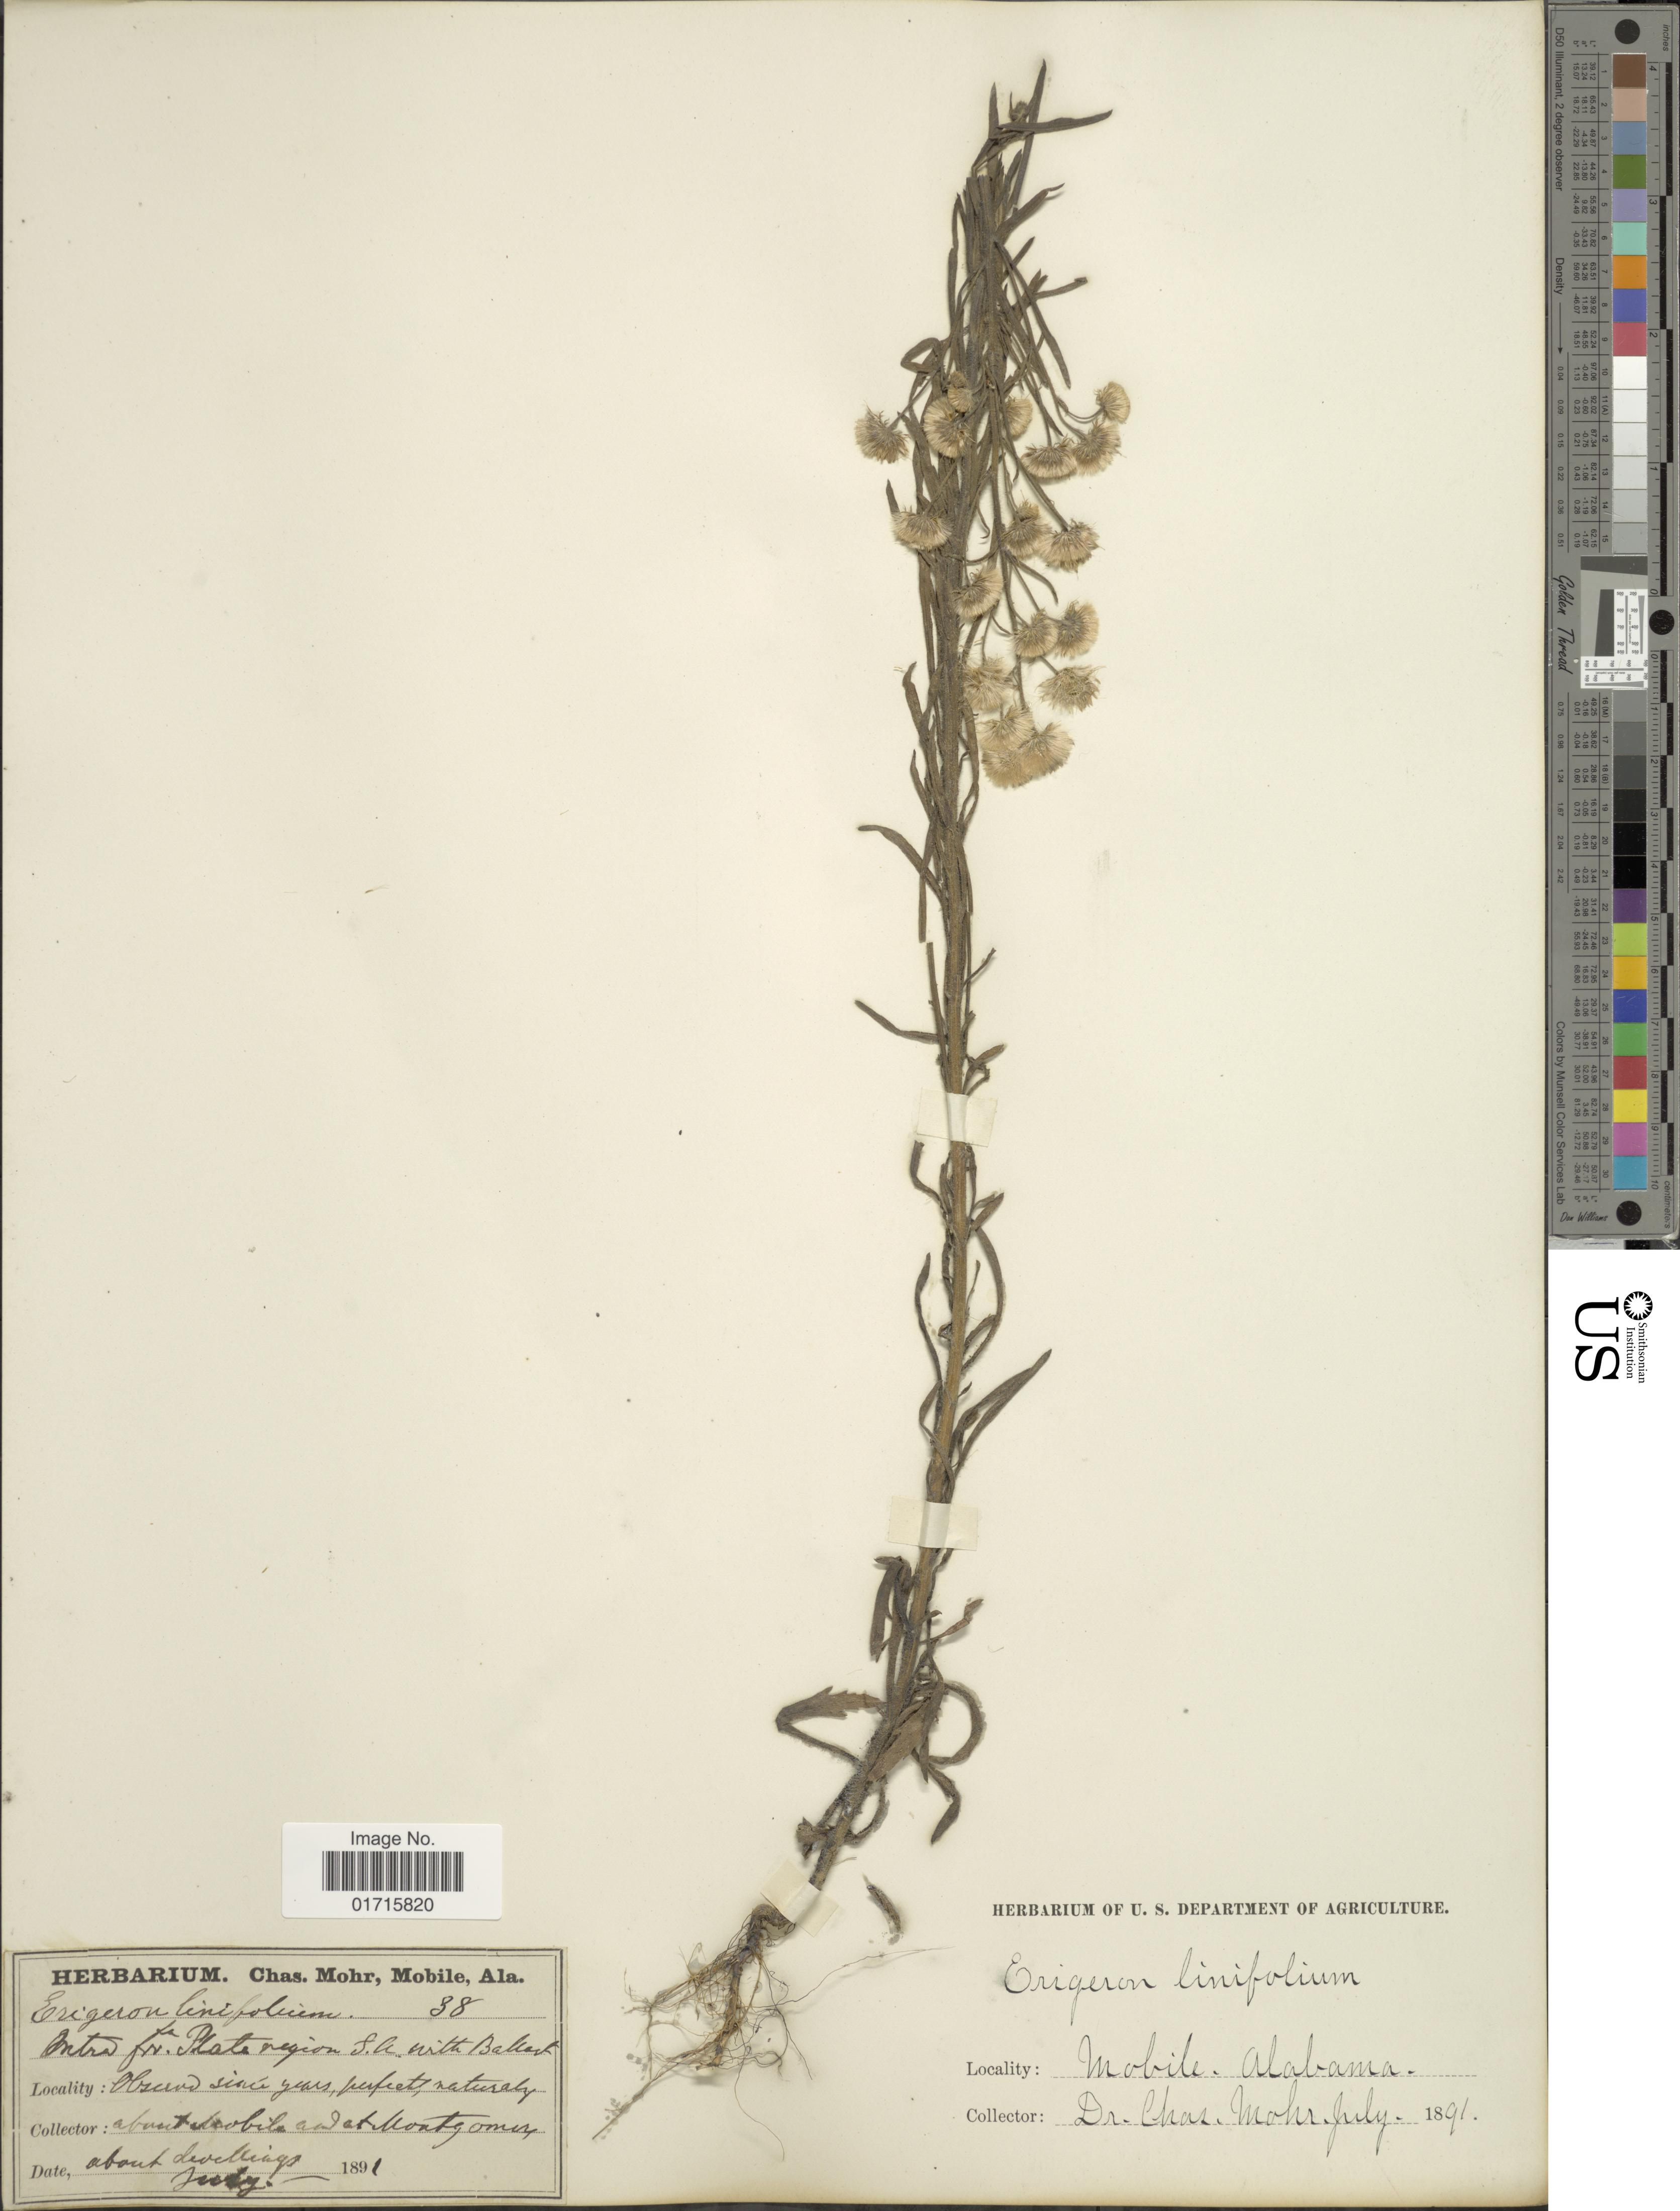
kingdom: Plantae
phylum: Tracheophyta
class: Magnoliopsida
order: Asterales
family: Asteraceae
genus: Conyza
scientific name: Conyza bonariensis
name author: (L.) Cronq.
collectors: Mohr, C. T. (herbarium)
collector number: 38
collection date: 1891-07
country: United States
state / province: Alabama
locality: About Mobile and at Montgomery.